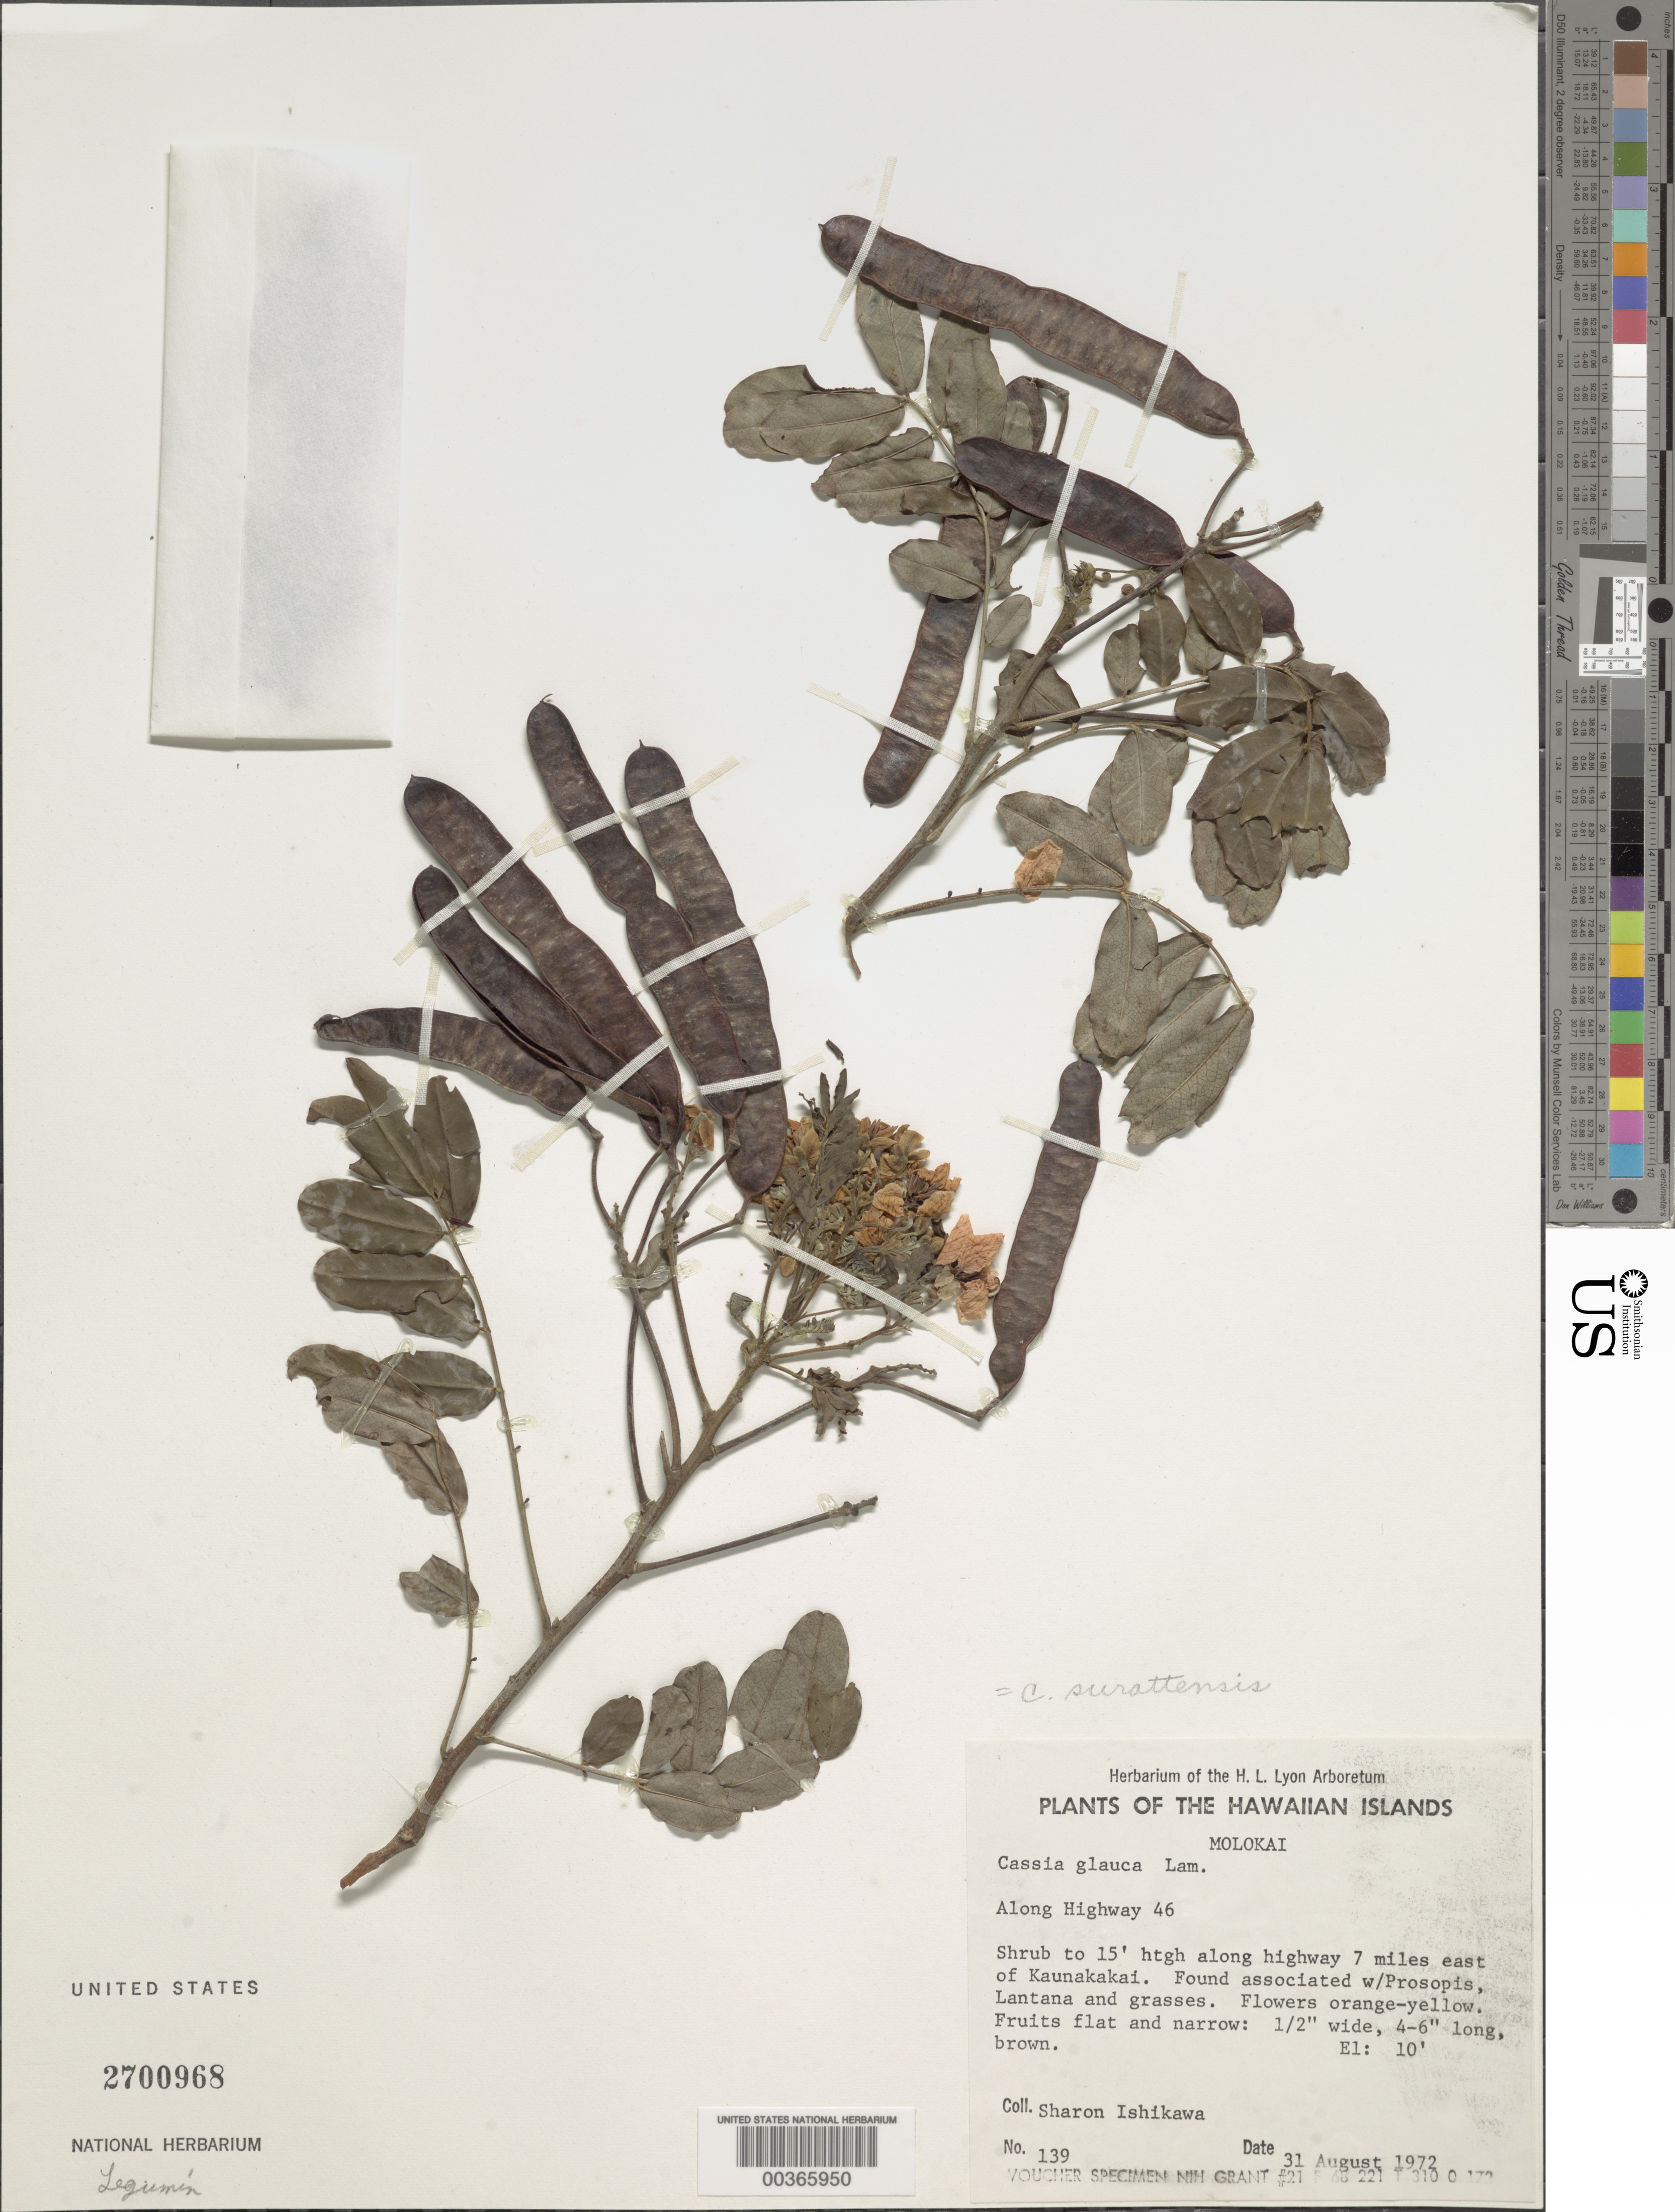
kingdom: Plantae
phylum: Tracheophyta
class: Magnoliopsida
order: Fabales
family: Fabaceae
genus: Senna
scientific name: Senna surattensis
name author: (Burm. f.) H.S. Irwin & Barneby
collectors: S. Ishikawa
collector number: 139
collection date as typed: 31 Aug 1972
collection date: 1972-08-31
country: United States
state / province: Hawaii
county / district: Maui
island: Moloka'i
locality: Along highway 7 mi e of kaunakakai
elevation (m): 3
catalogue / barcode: US 2700968